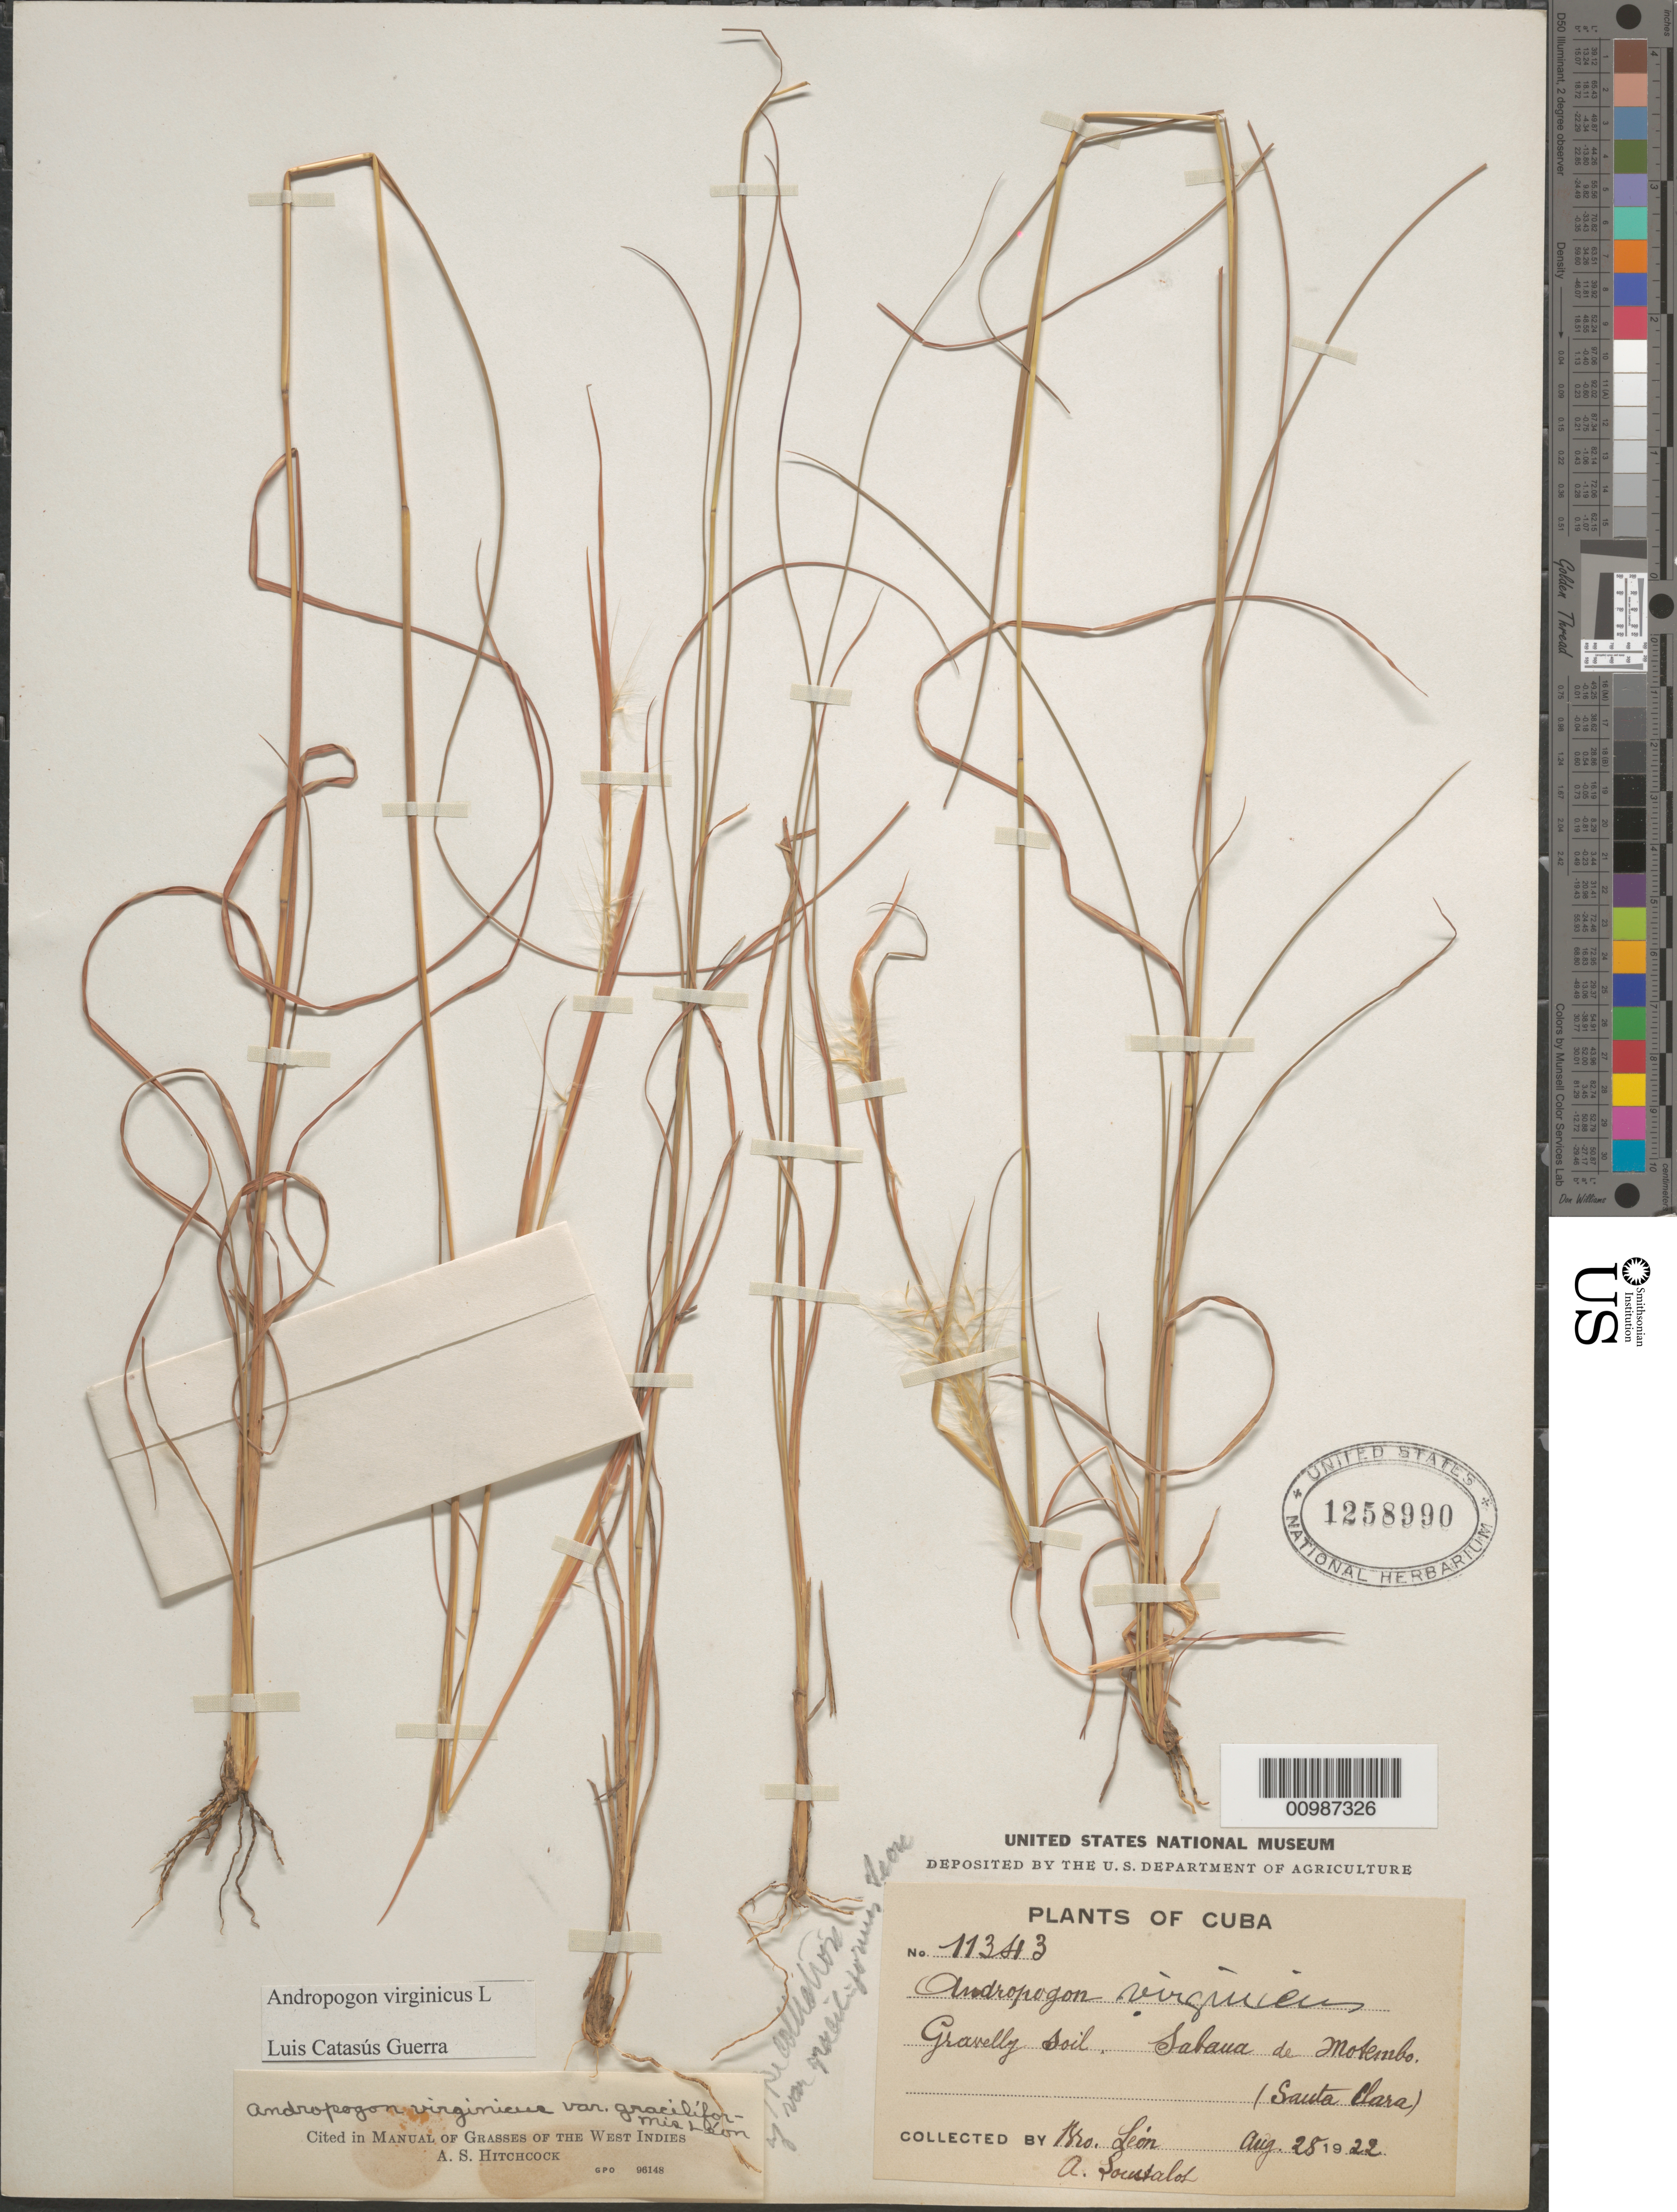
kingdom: Plantae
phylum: Tracheophyta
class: Liliopsida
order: Poales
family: Poaceae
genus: Andropogon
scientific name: Andropogon virginicus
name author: L.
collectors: Bro. León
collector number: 11343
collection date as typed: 28 Aug 1922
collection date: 1922-08-28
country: Cuba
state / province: Villa Clara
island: Cuba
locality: Santa Clara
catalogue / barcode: US 1258990